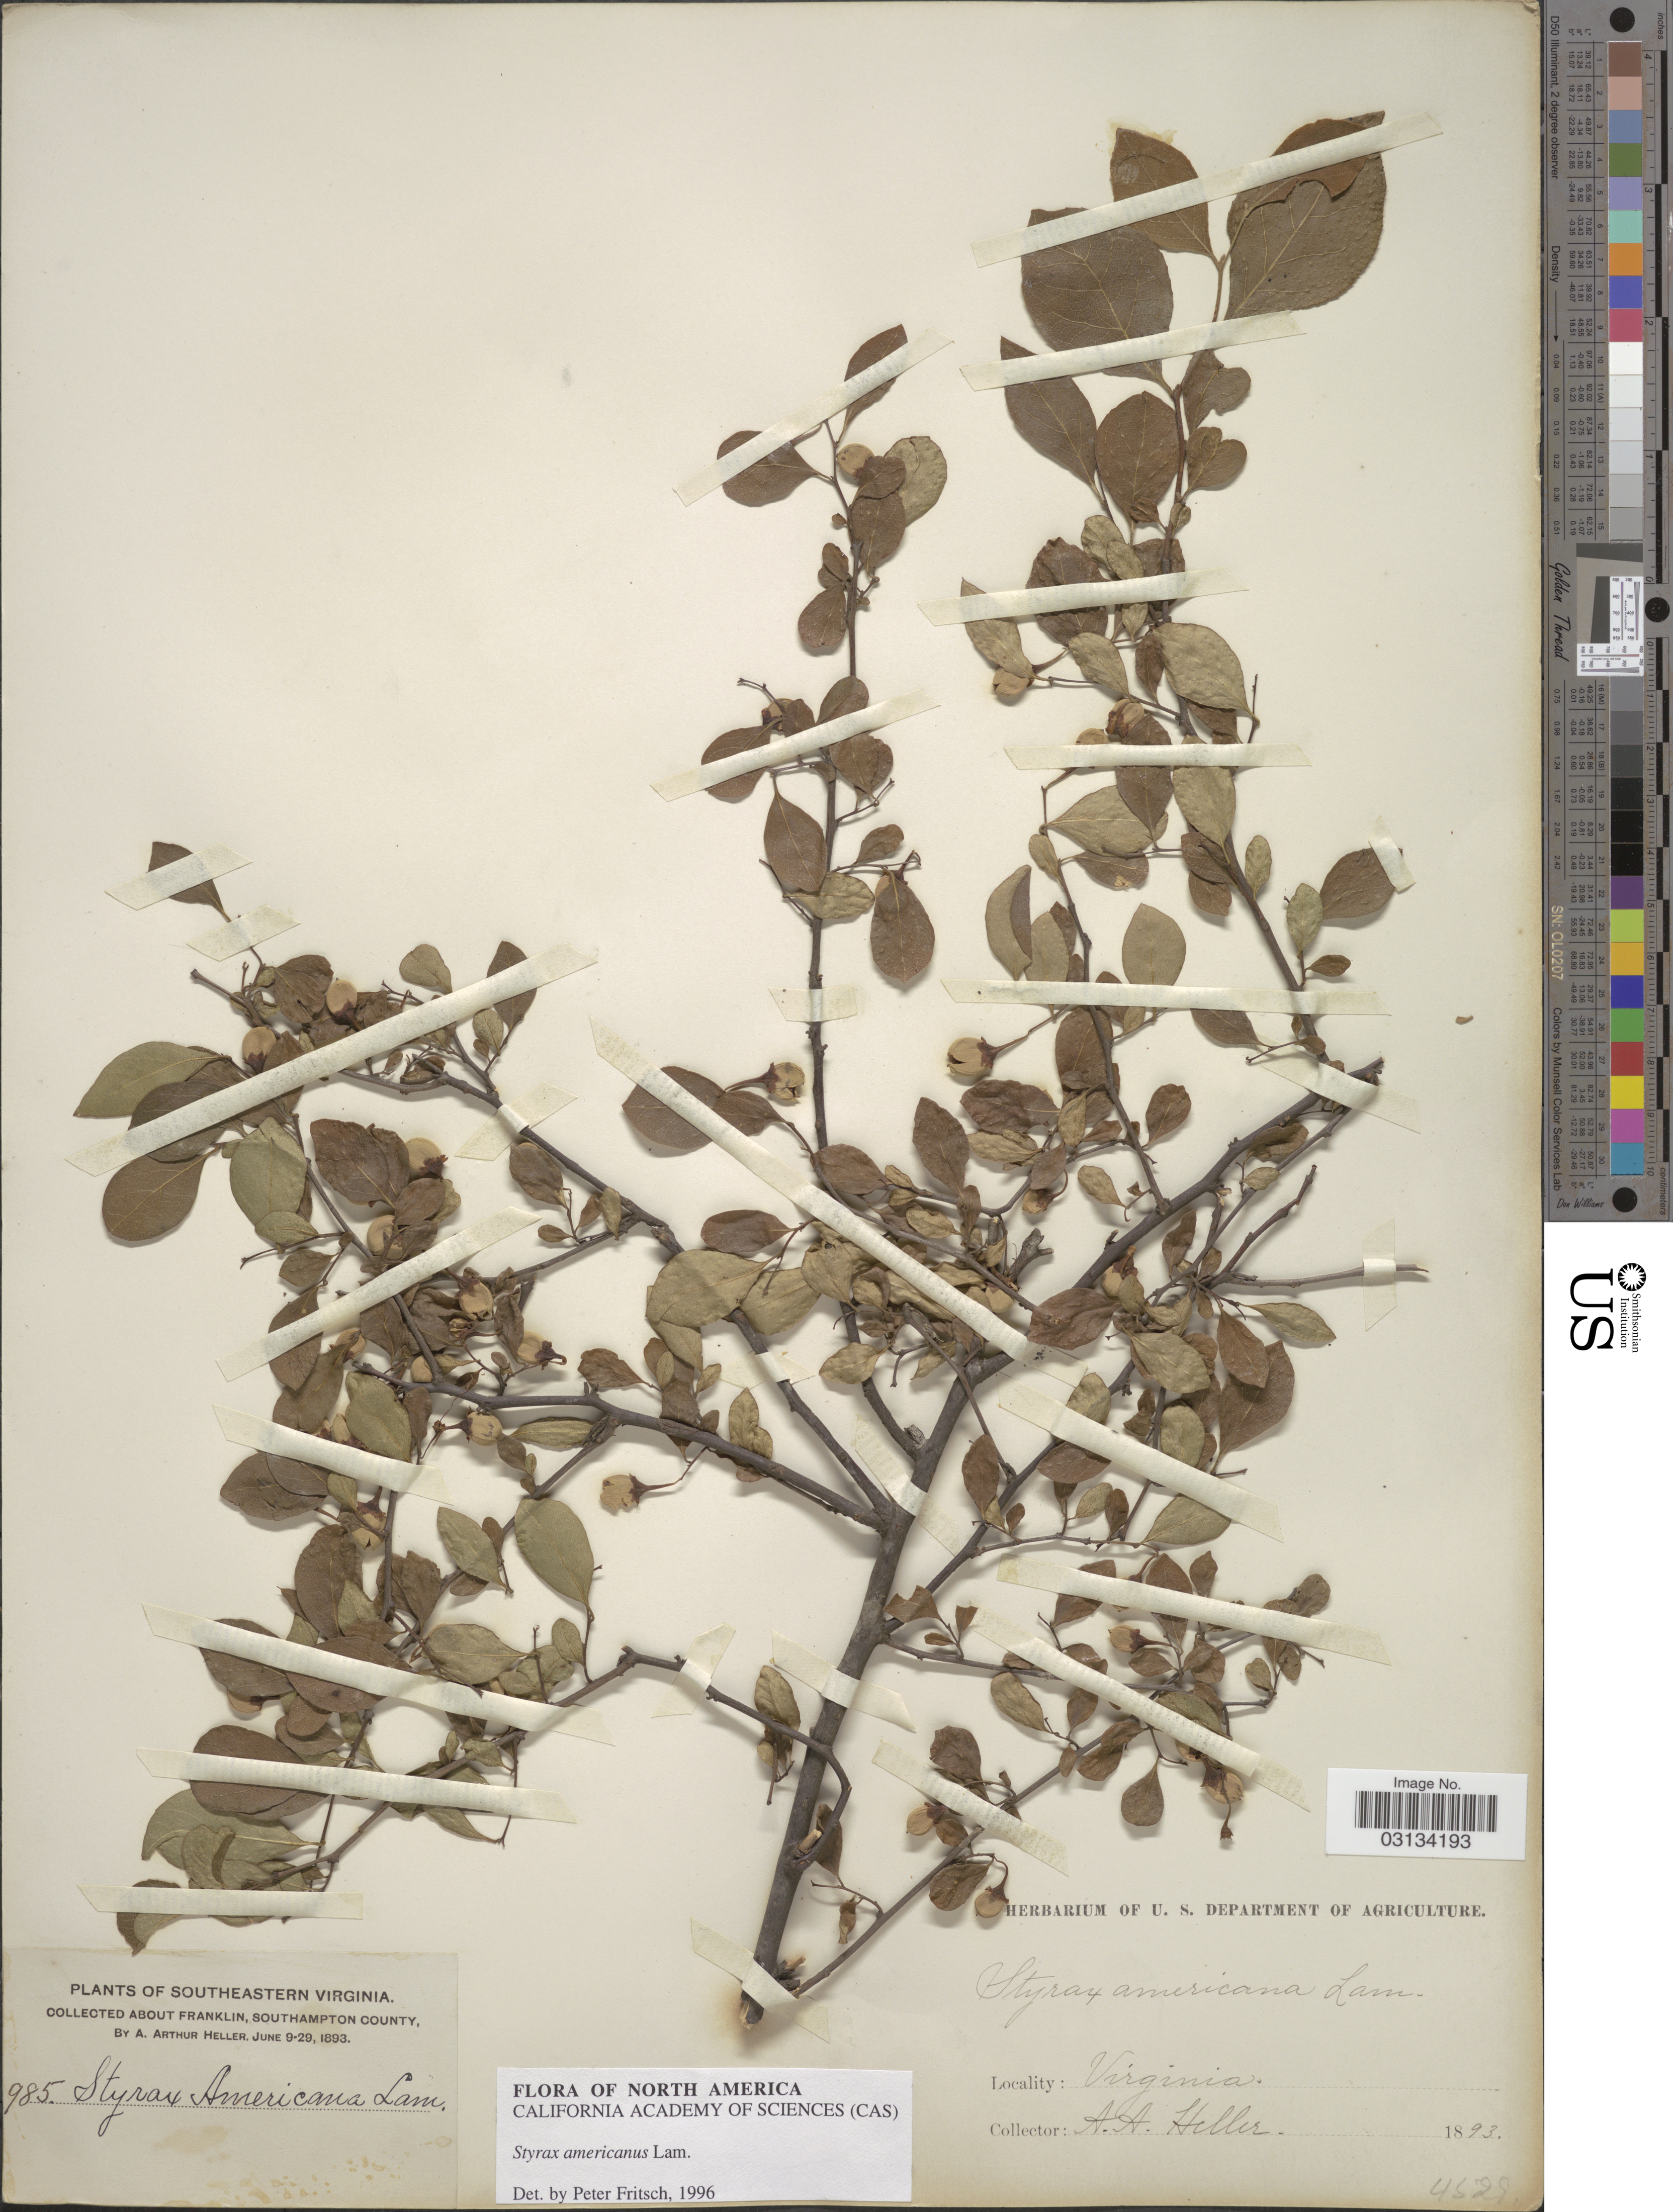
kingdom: Plantae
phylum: Tracheophyta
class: Magnoliopsida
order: Ericales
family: Styracaceae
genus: Styrax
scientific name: Styrax americanus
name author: Lam.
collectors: A. A. Heller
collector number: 985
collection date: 1893-06-09/1893-06-29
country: United States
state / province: Virginia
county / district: Southampton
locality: Southeastern Virginia. About Franklin, Southampton County.